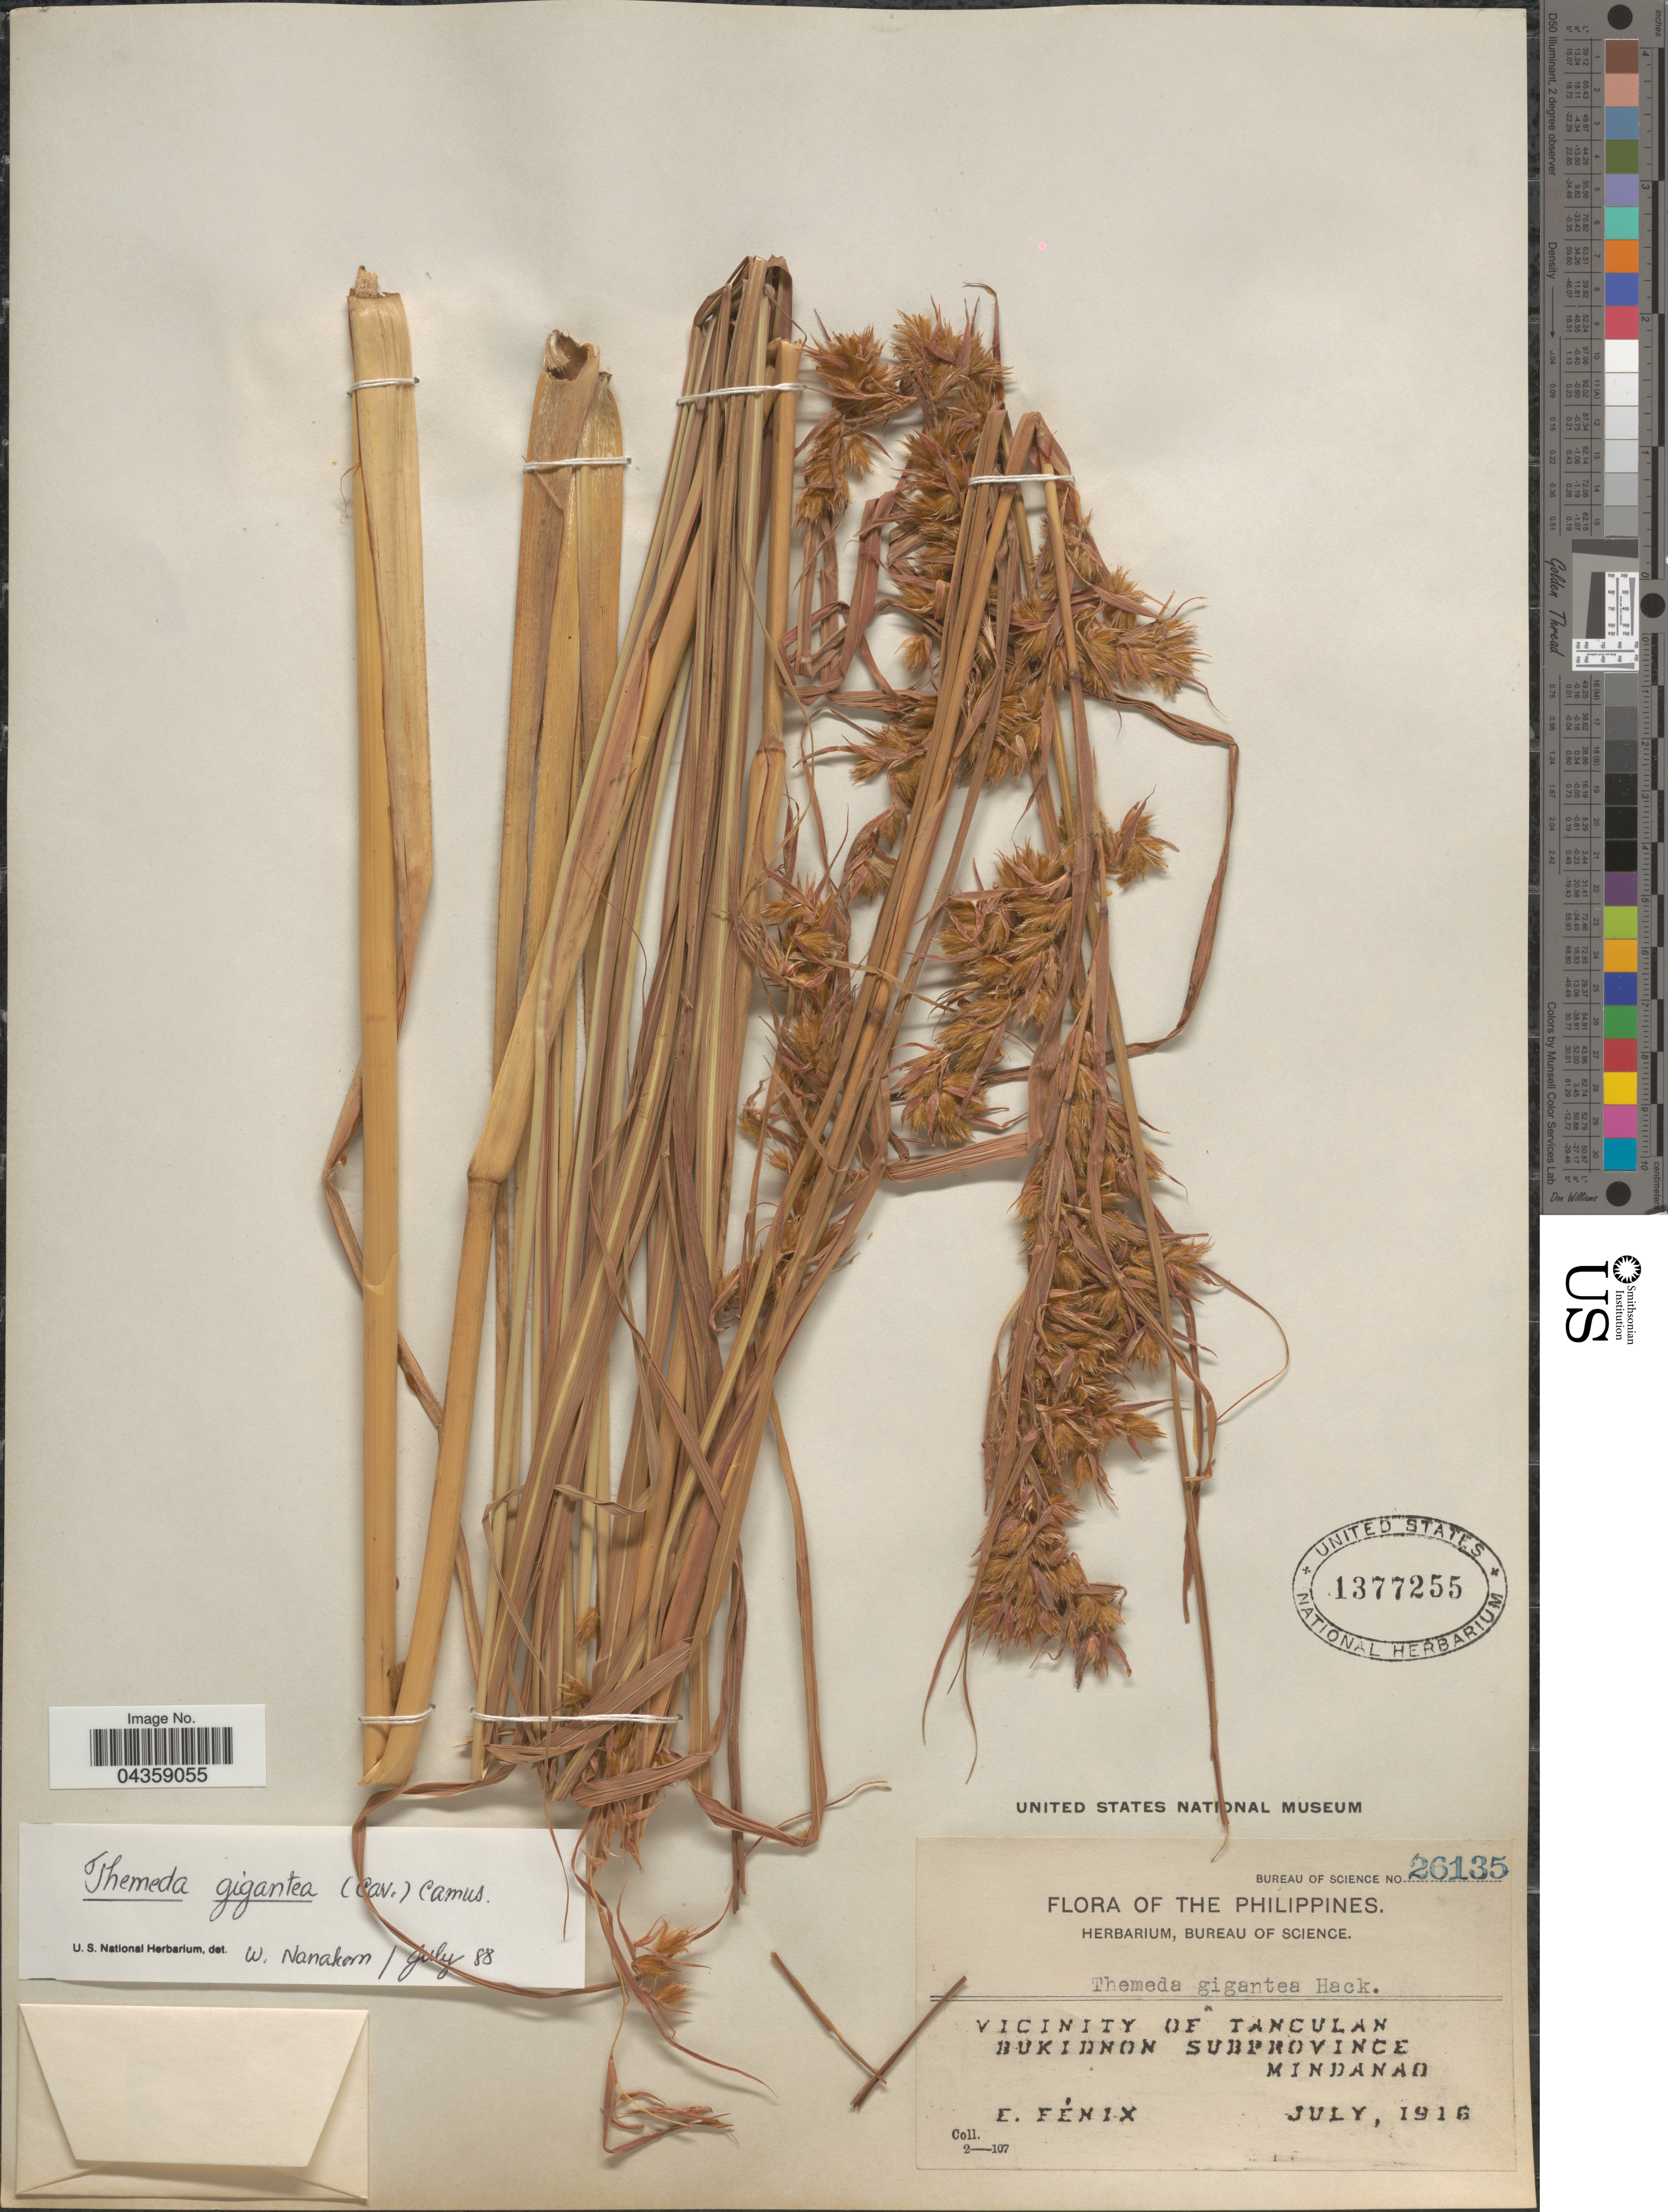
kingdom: Plantae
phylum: Tracheophyta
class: Liliopsida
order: Poales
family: Poaceae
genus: Themeda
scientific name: Themeda gigantea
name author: Hack.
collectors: E. Fénix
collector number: Bureau of Science 26135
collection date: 1916-07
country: Philippines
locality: Vicinity of Tanculan. Bukidnon Subprovince. Mindanao.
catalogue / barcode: US 1377255